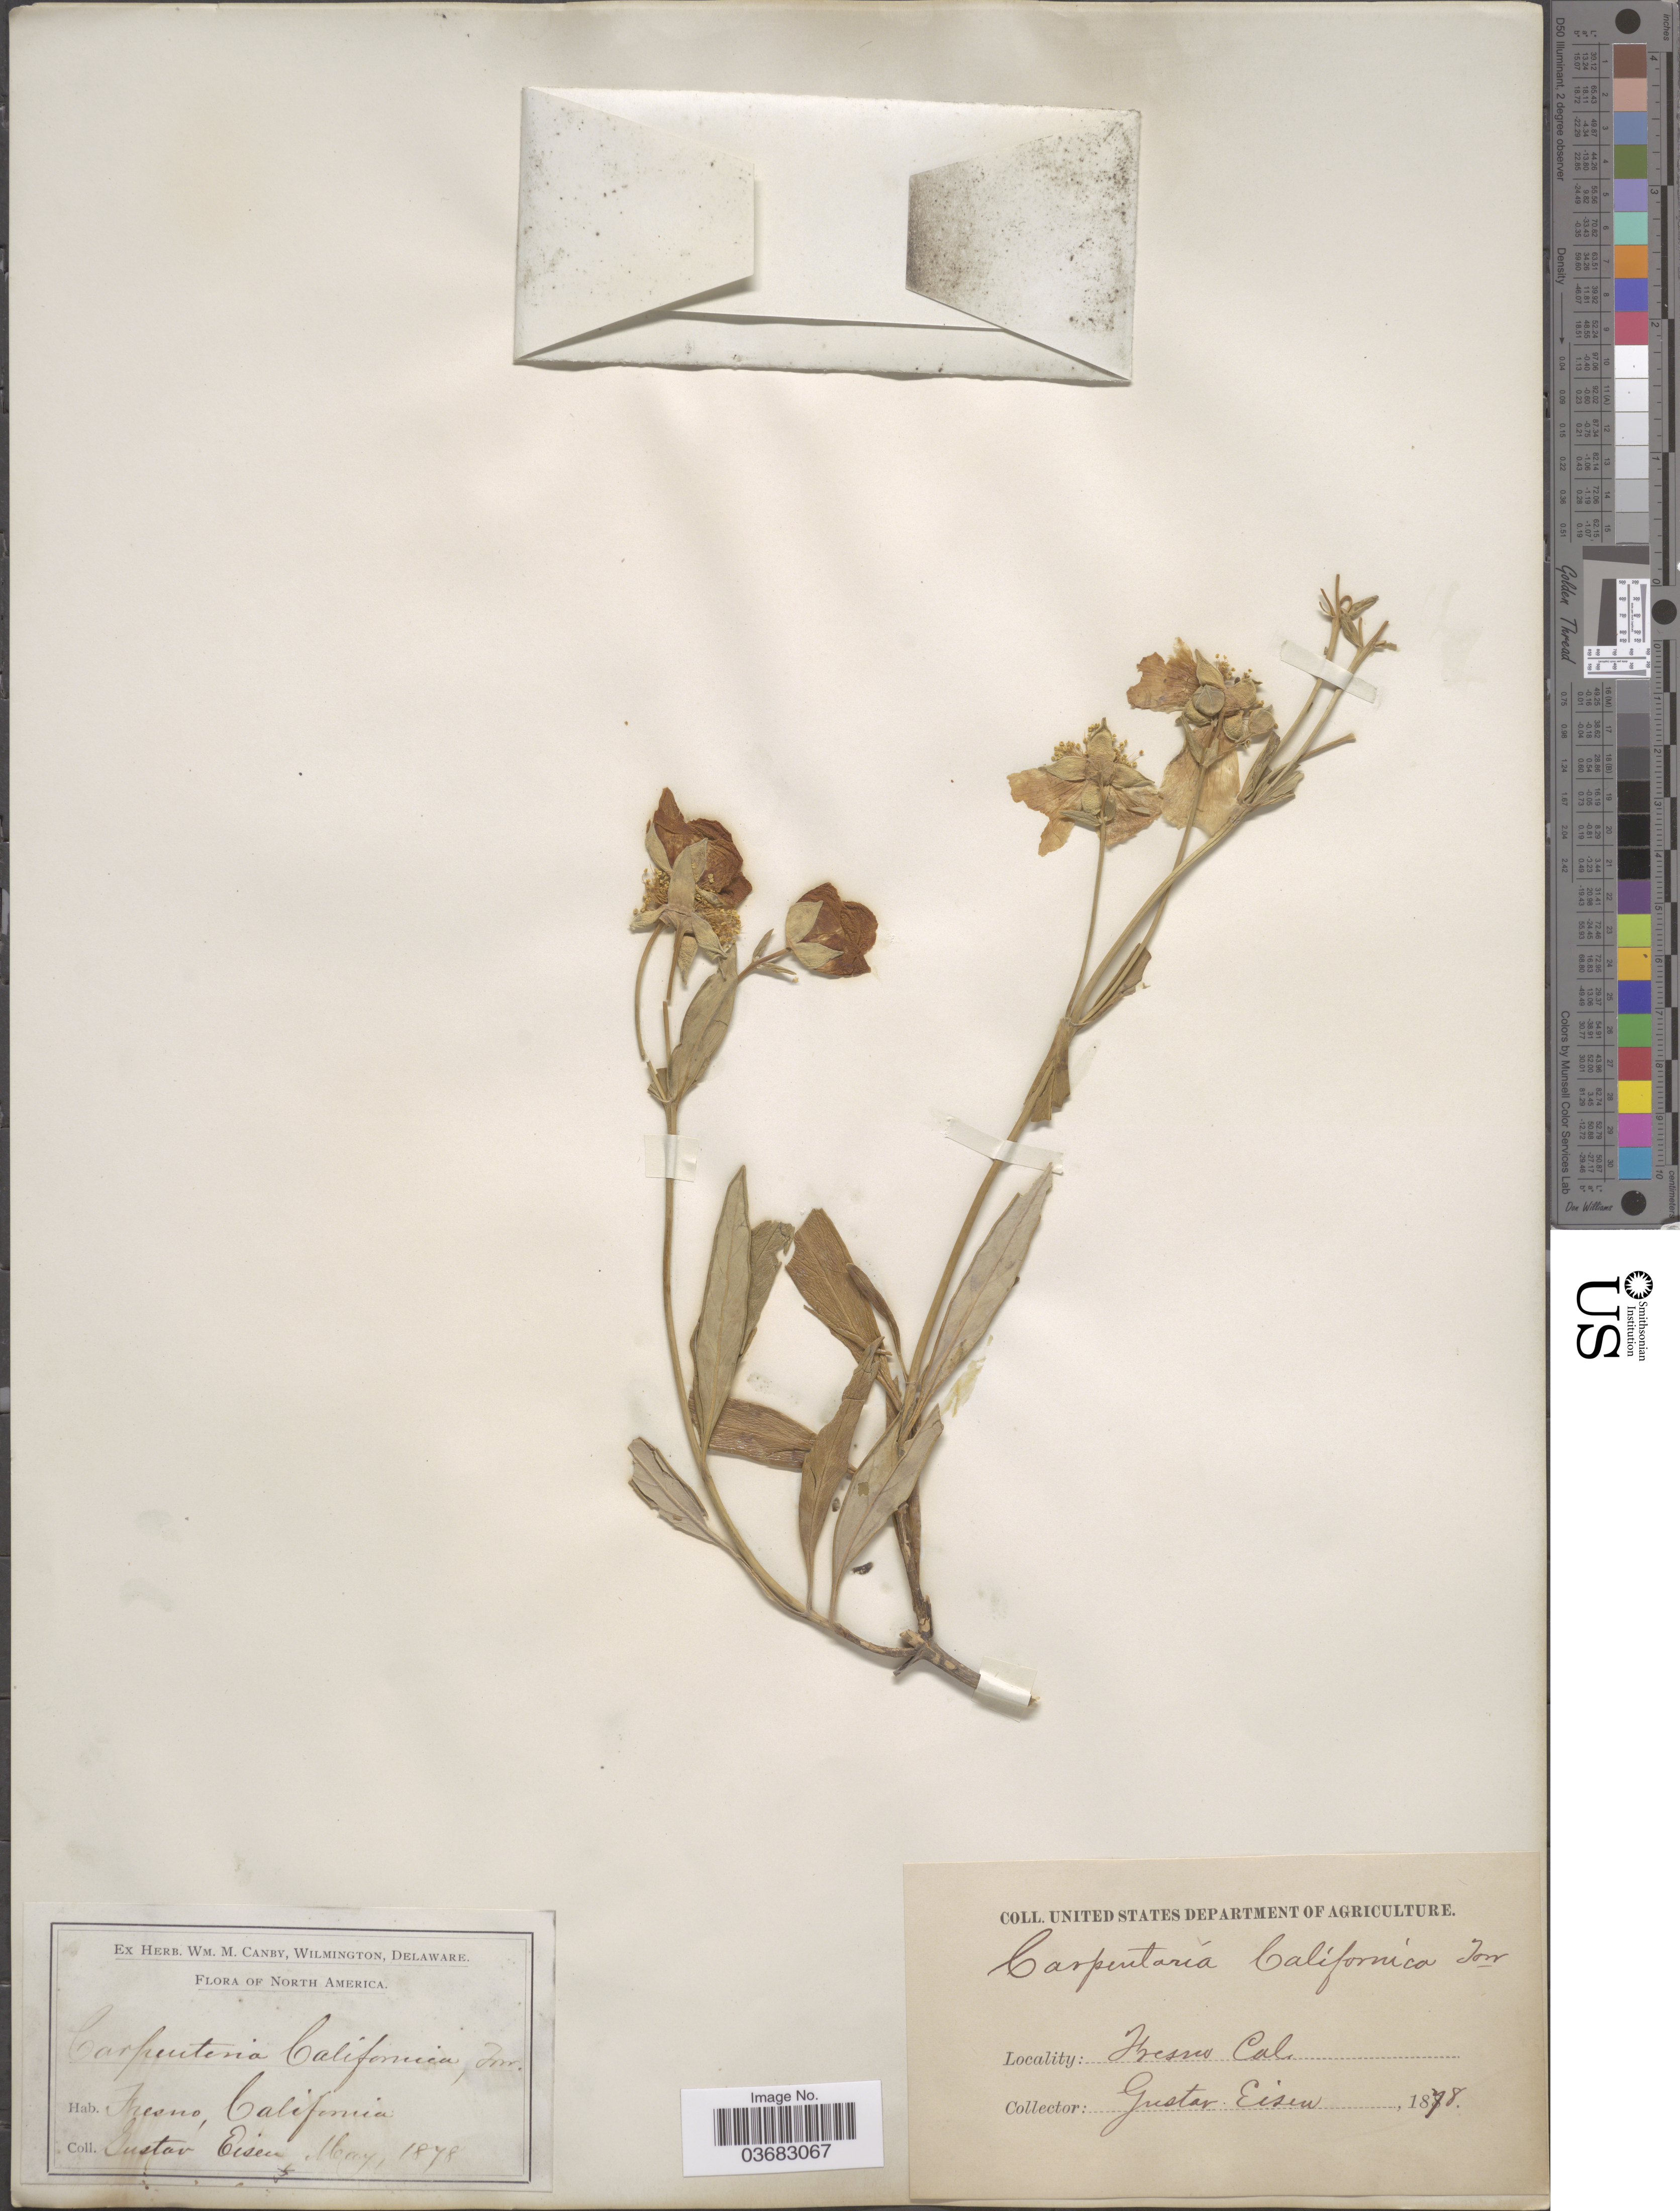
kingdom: Plantae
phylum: Tracheophyta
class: Magnoliopsida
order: Cornales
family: Hydrangeaceae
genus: Carpenteria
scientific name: Carpenteria californica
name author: Torr.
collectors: G. Eisen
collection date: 1878-05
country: United States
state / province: California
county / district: Fresno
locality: Fresno.